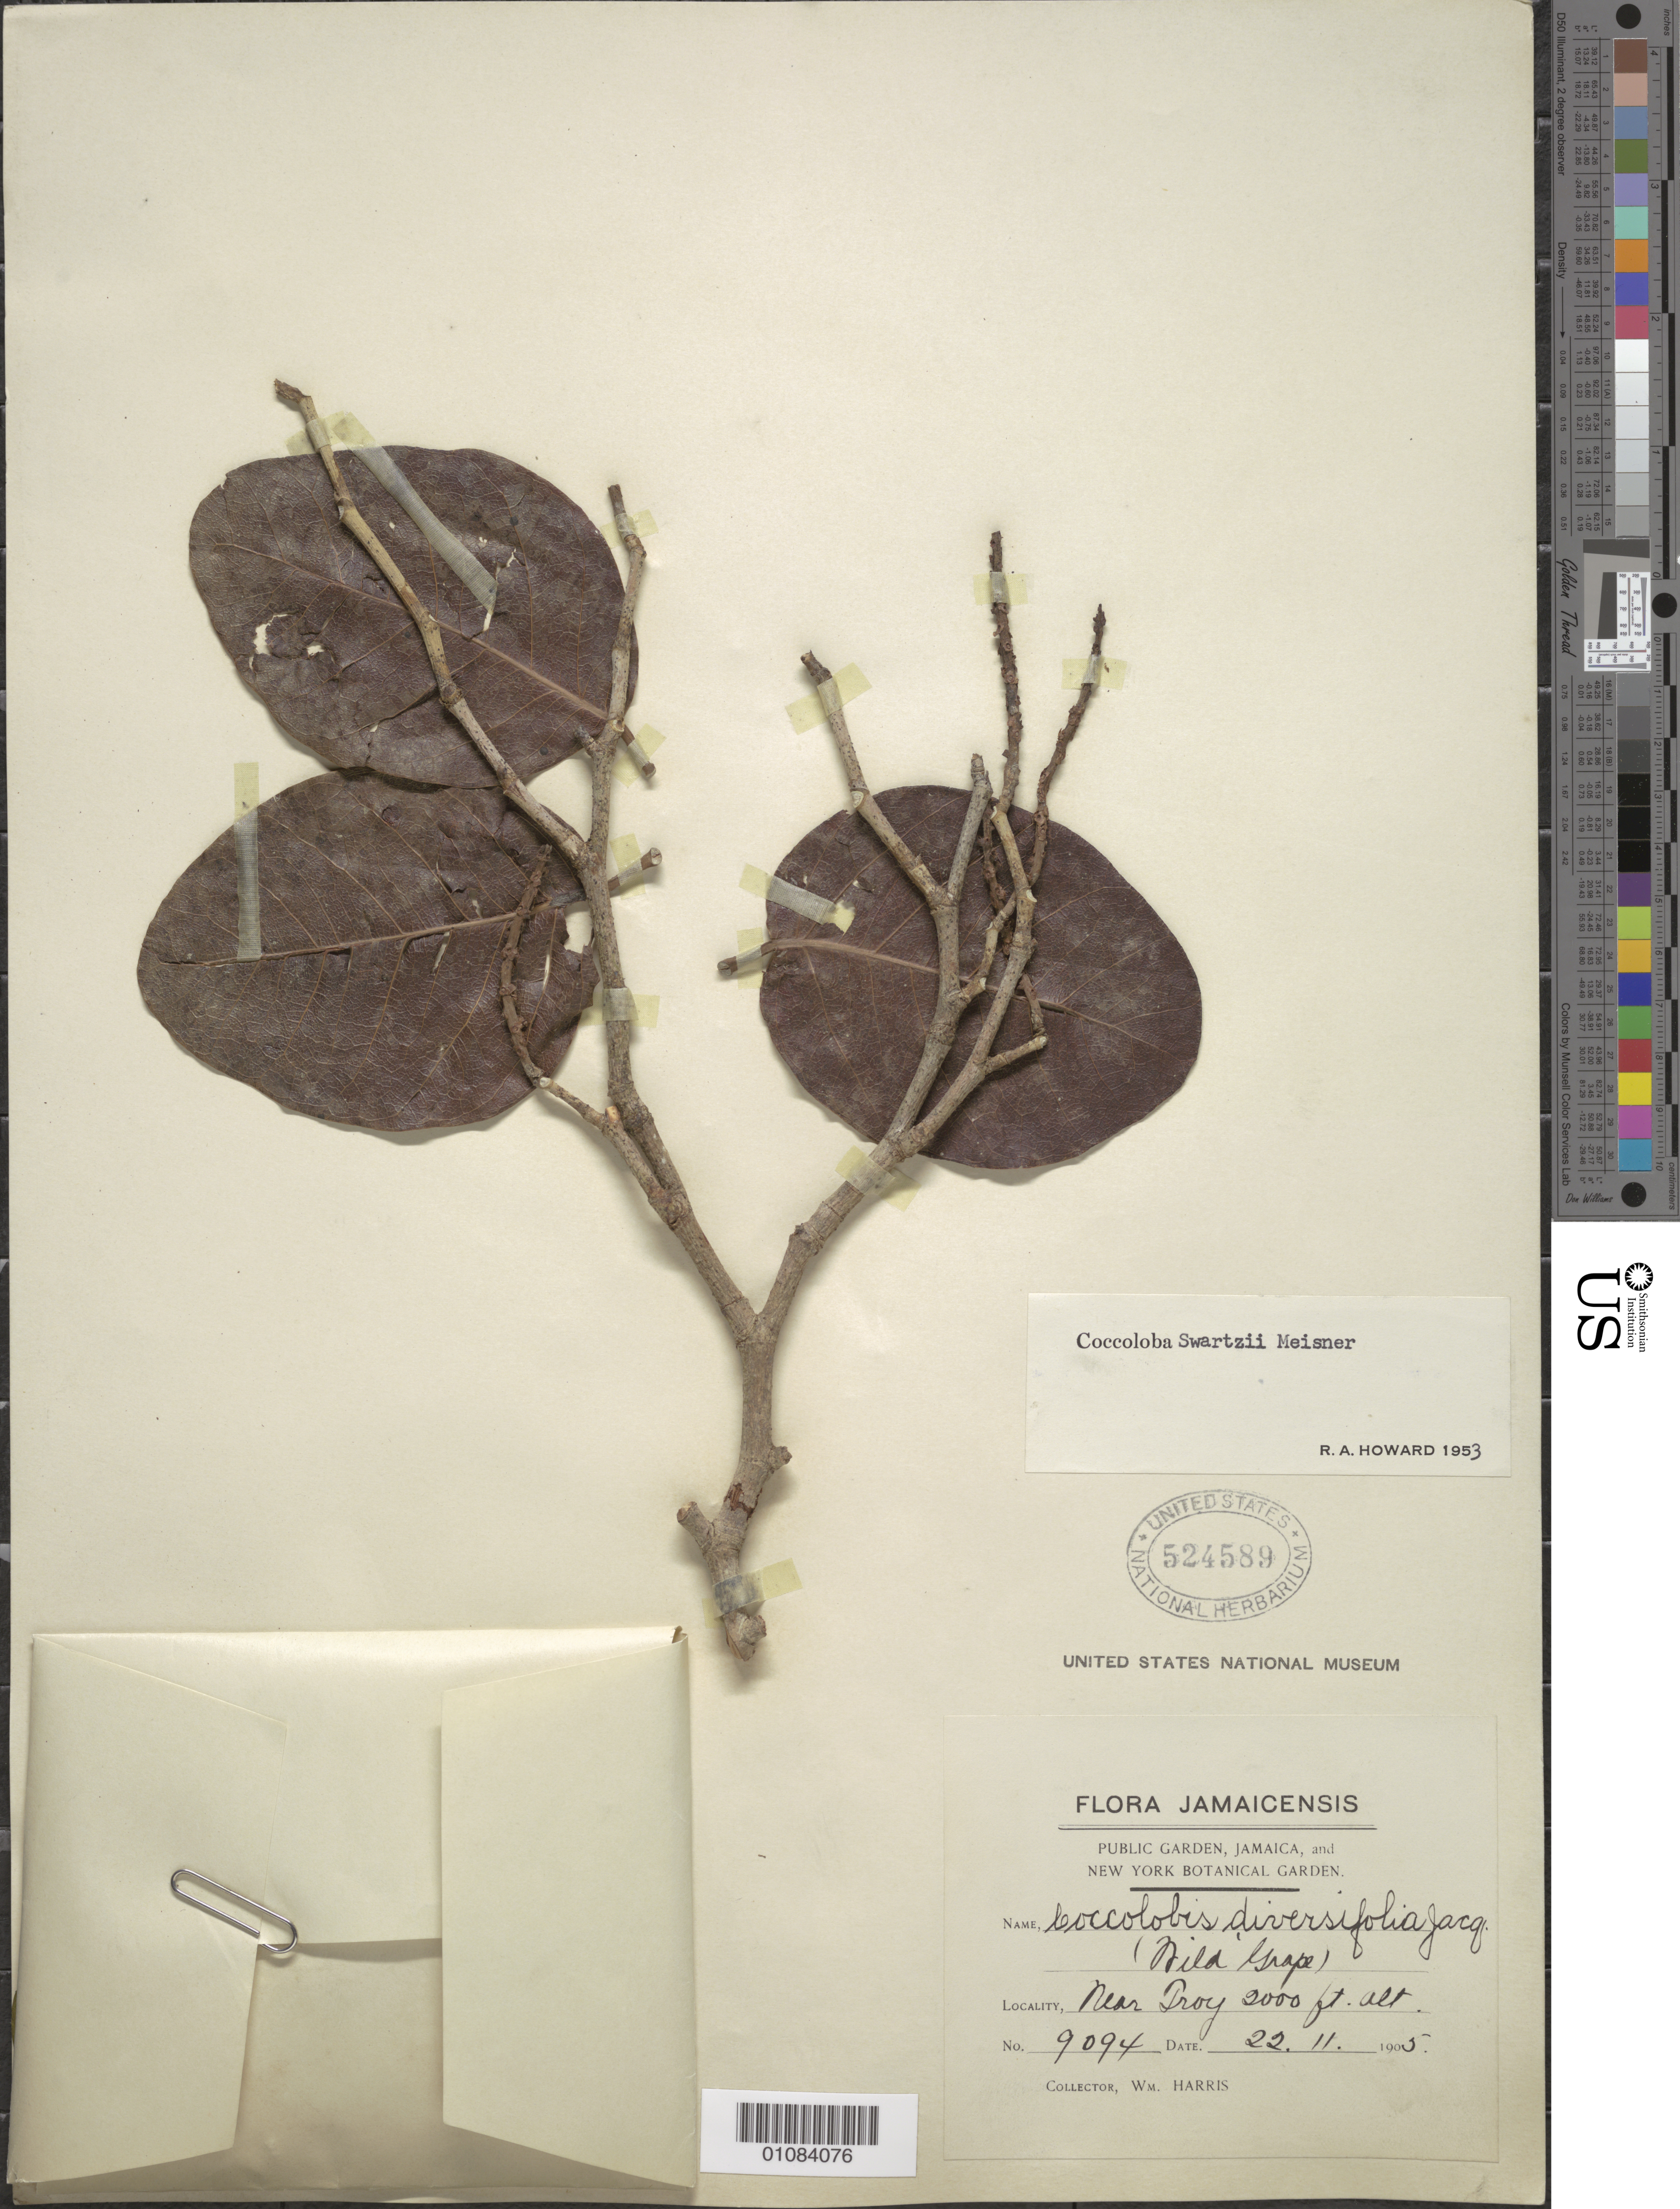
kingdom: Plantae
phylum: Tracheophyta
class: Magnoliopsida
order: Caryophyllales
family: Polygonaceae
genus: Coccoloba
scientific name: Coccoloba swartzii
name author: Meisn.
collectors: W. Harris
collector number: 9094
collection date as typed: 22 Nov 1905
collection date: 1905-11-22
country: Jamaica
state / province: Trelawny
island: Jamaica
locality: Near Troy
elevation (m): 610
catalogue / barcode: US 424589